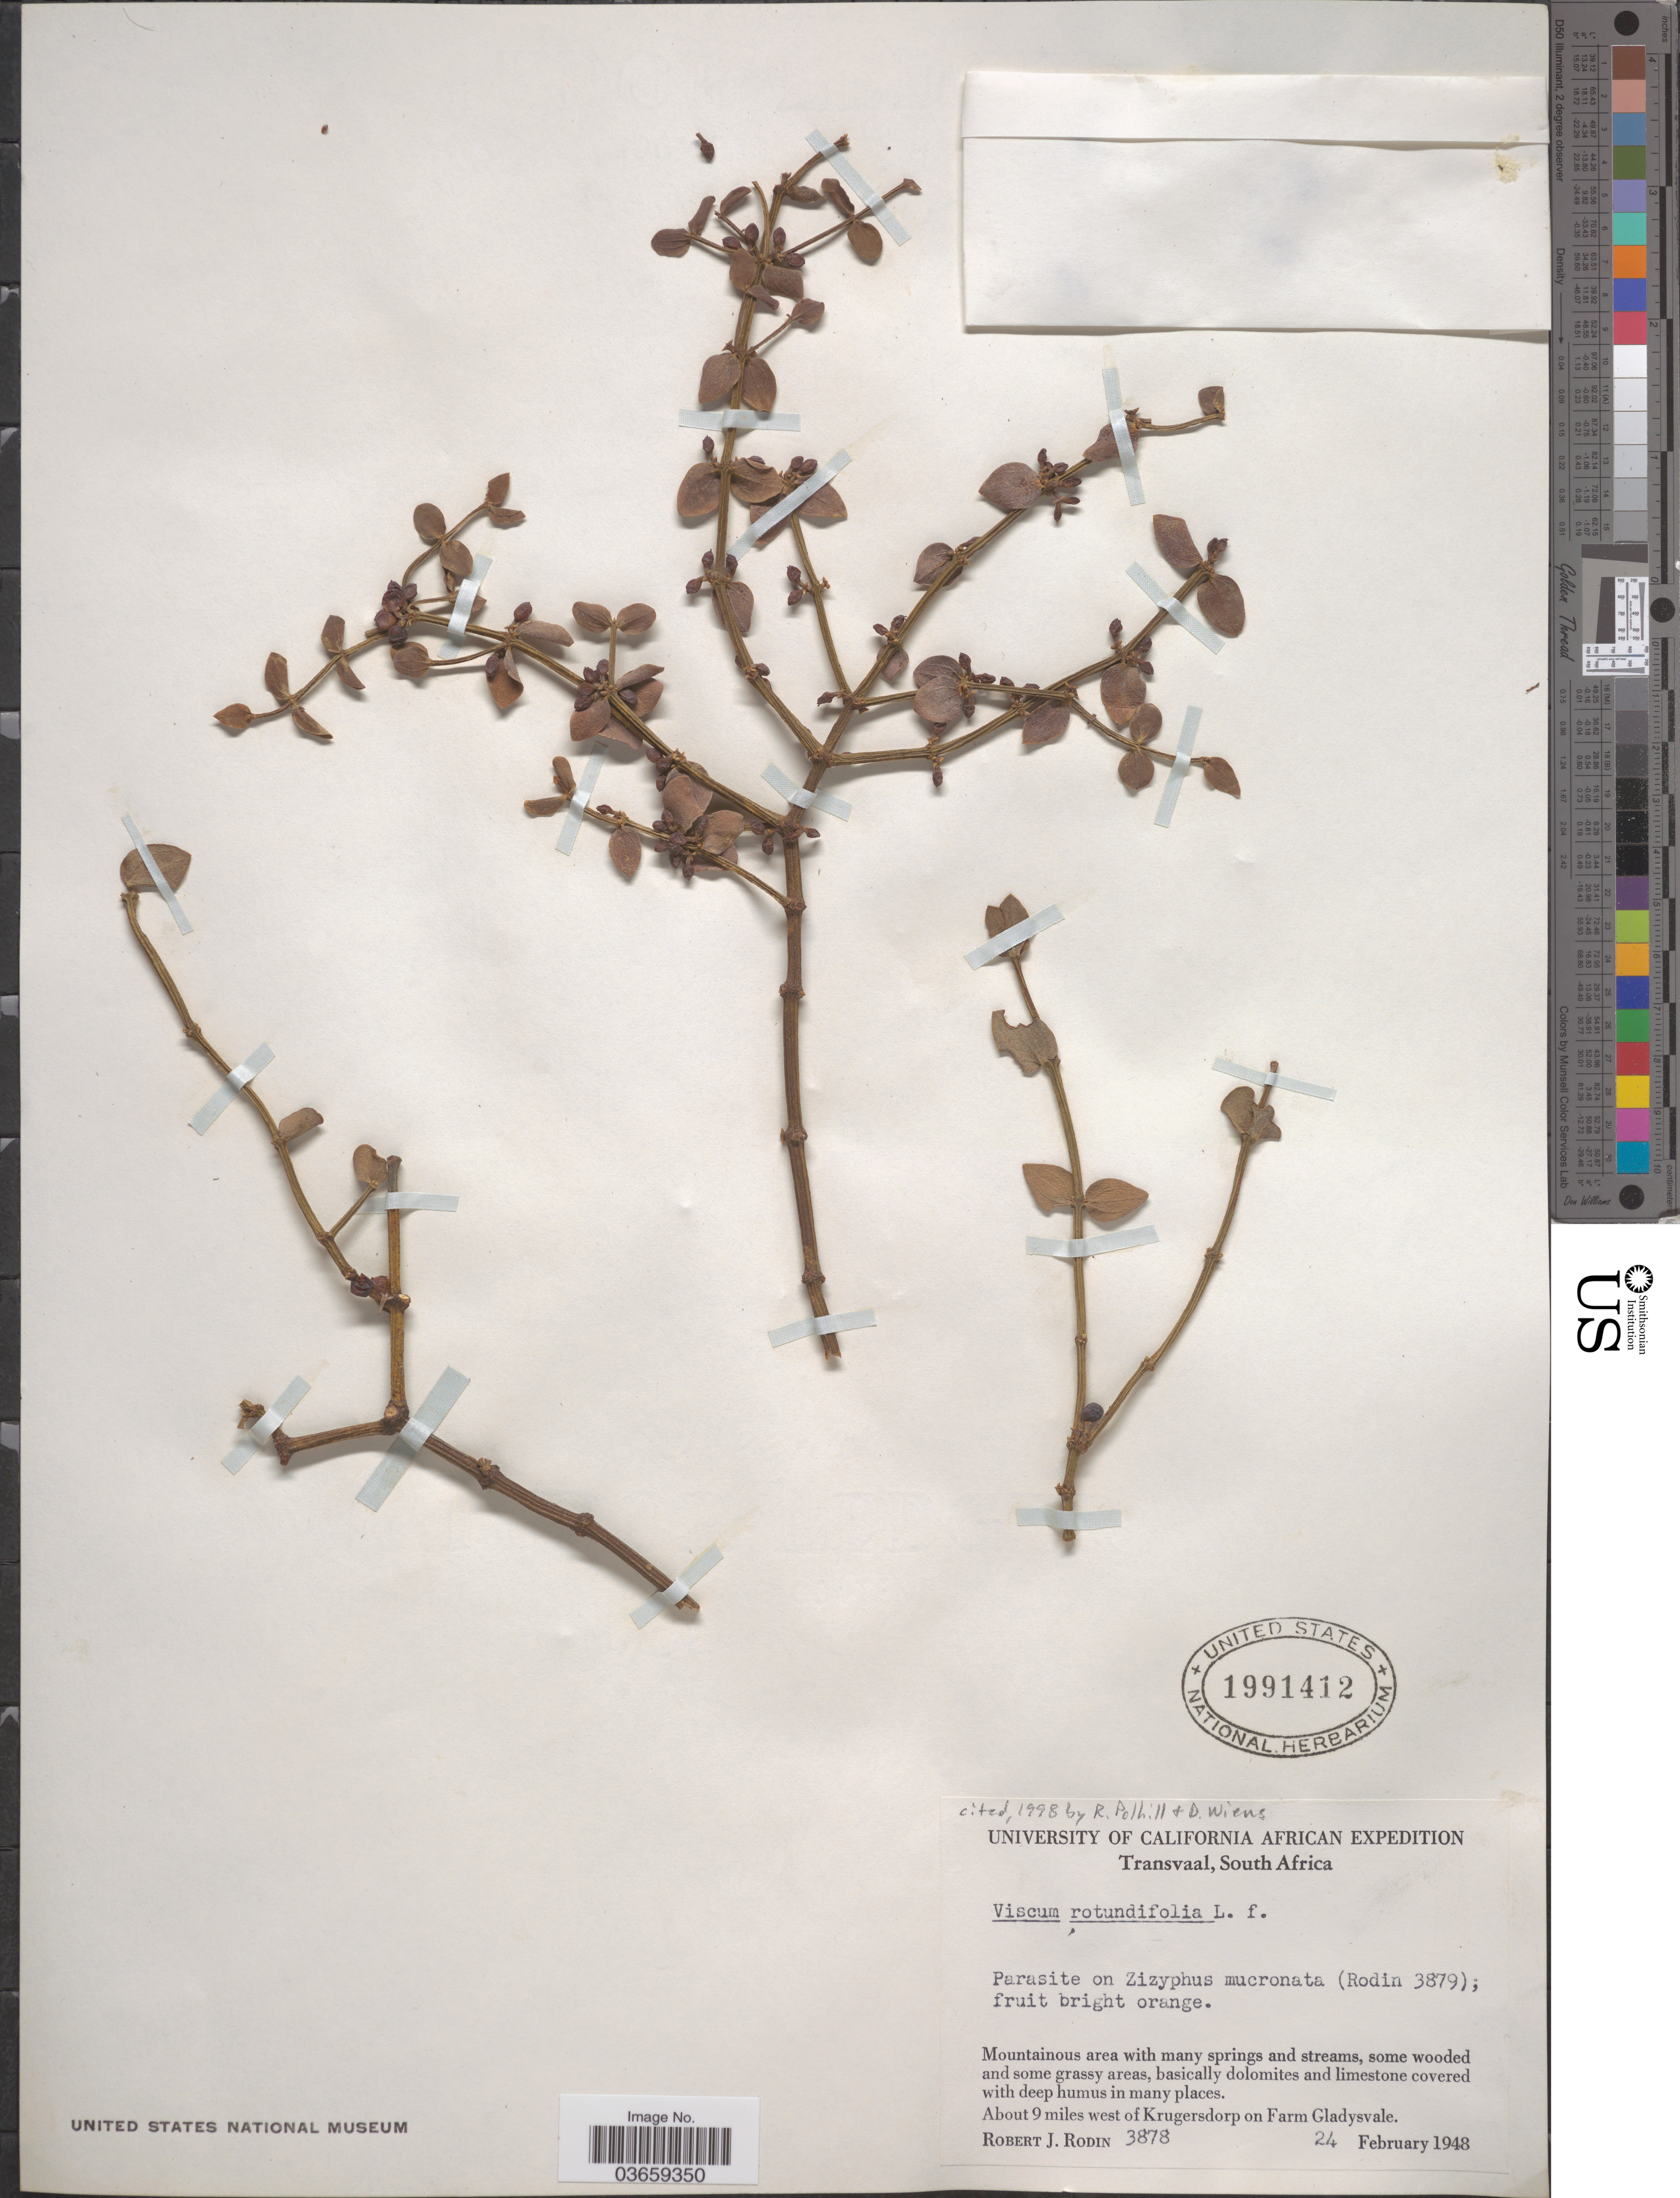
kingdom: Plantae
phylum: Tracheophyta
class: Magnoliopsida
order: Santalales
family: Viscaceae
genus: Viscum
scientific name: Viscum rotundifolium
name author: L. f.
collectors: R. J. Rodin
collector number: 3878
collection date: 1948-02-24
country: South Africa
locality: Transvaal. About 9 miles west of Krugersdorp on Farm Gladysvale.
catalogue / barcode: US 1991412